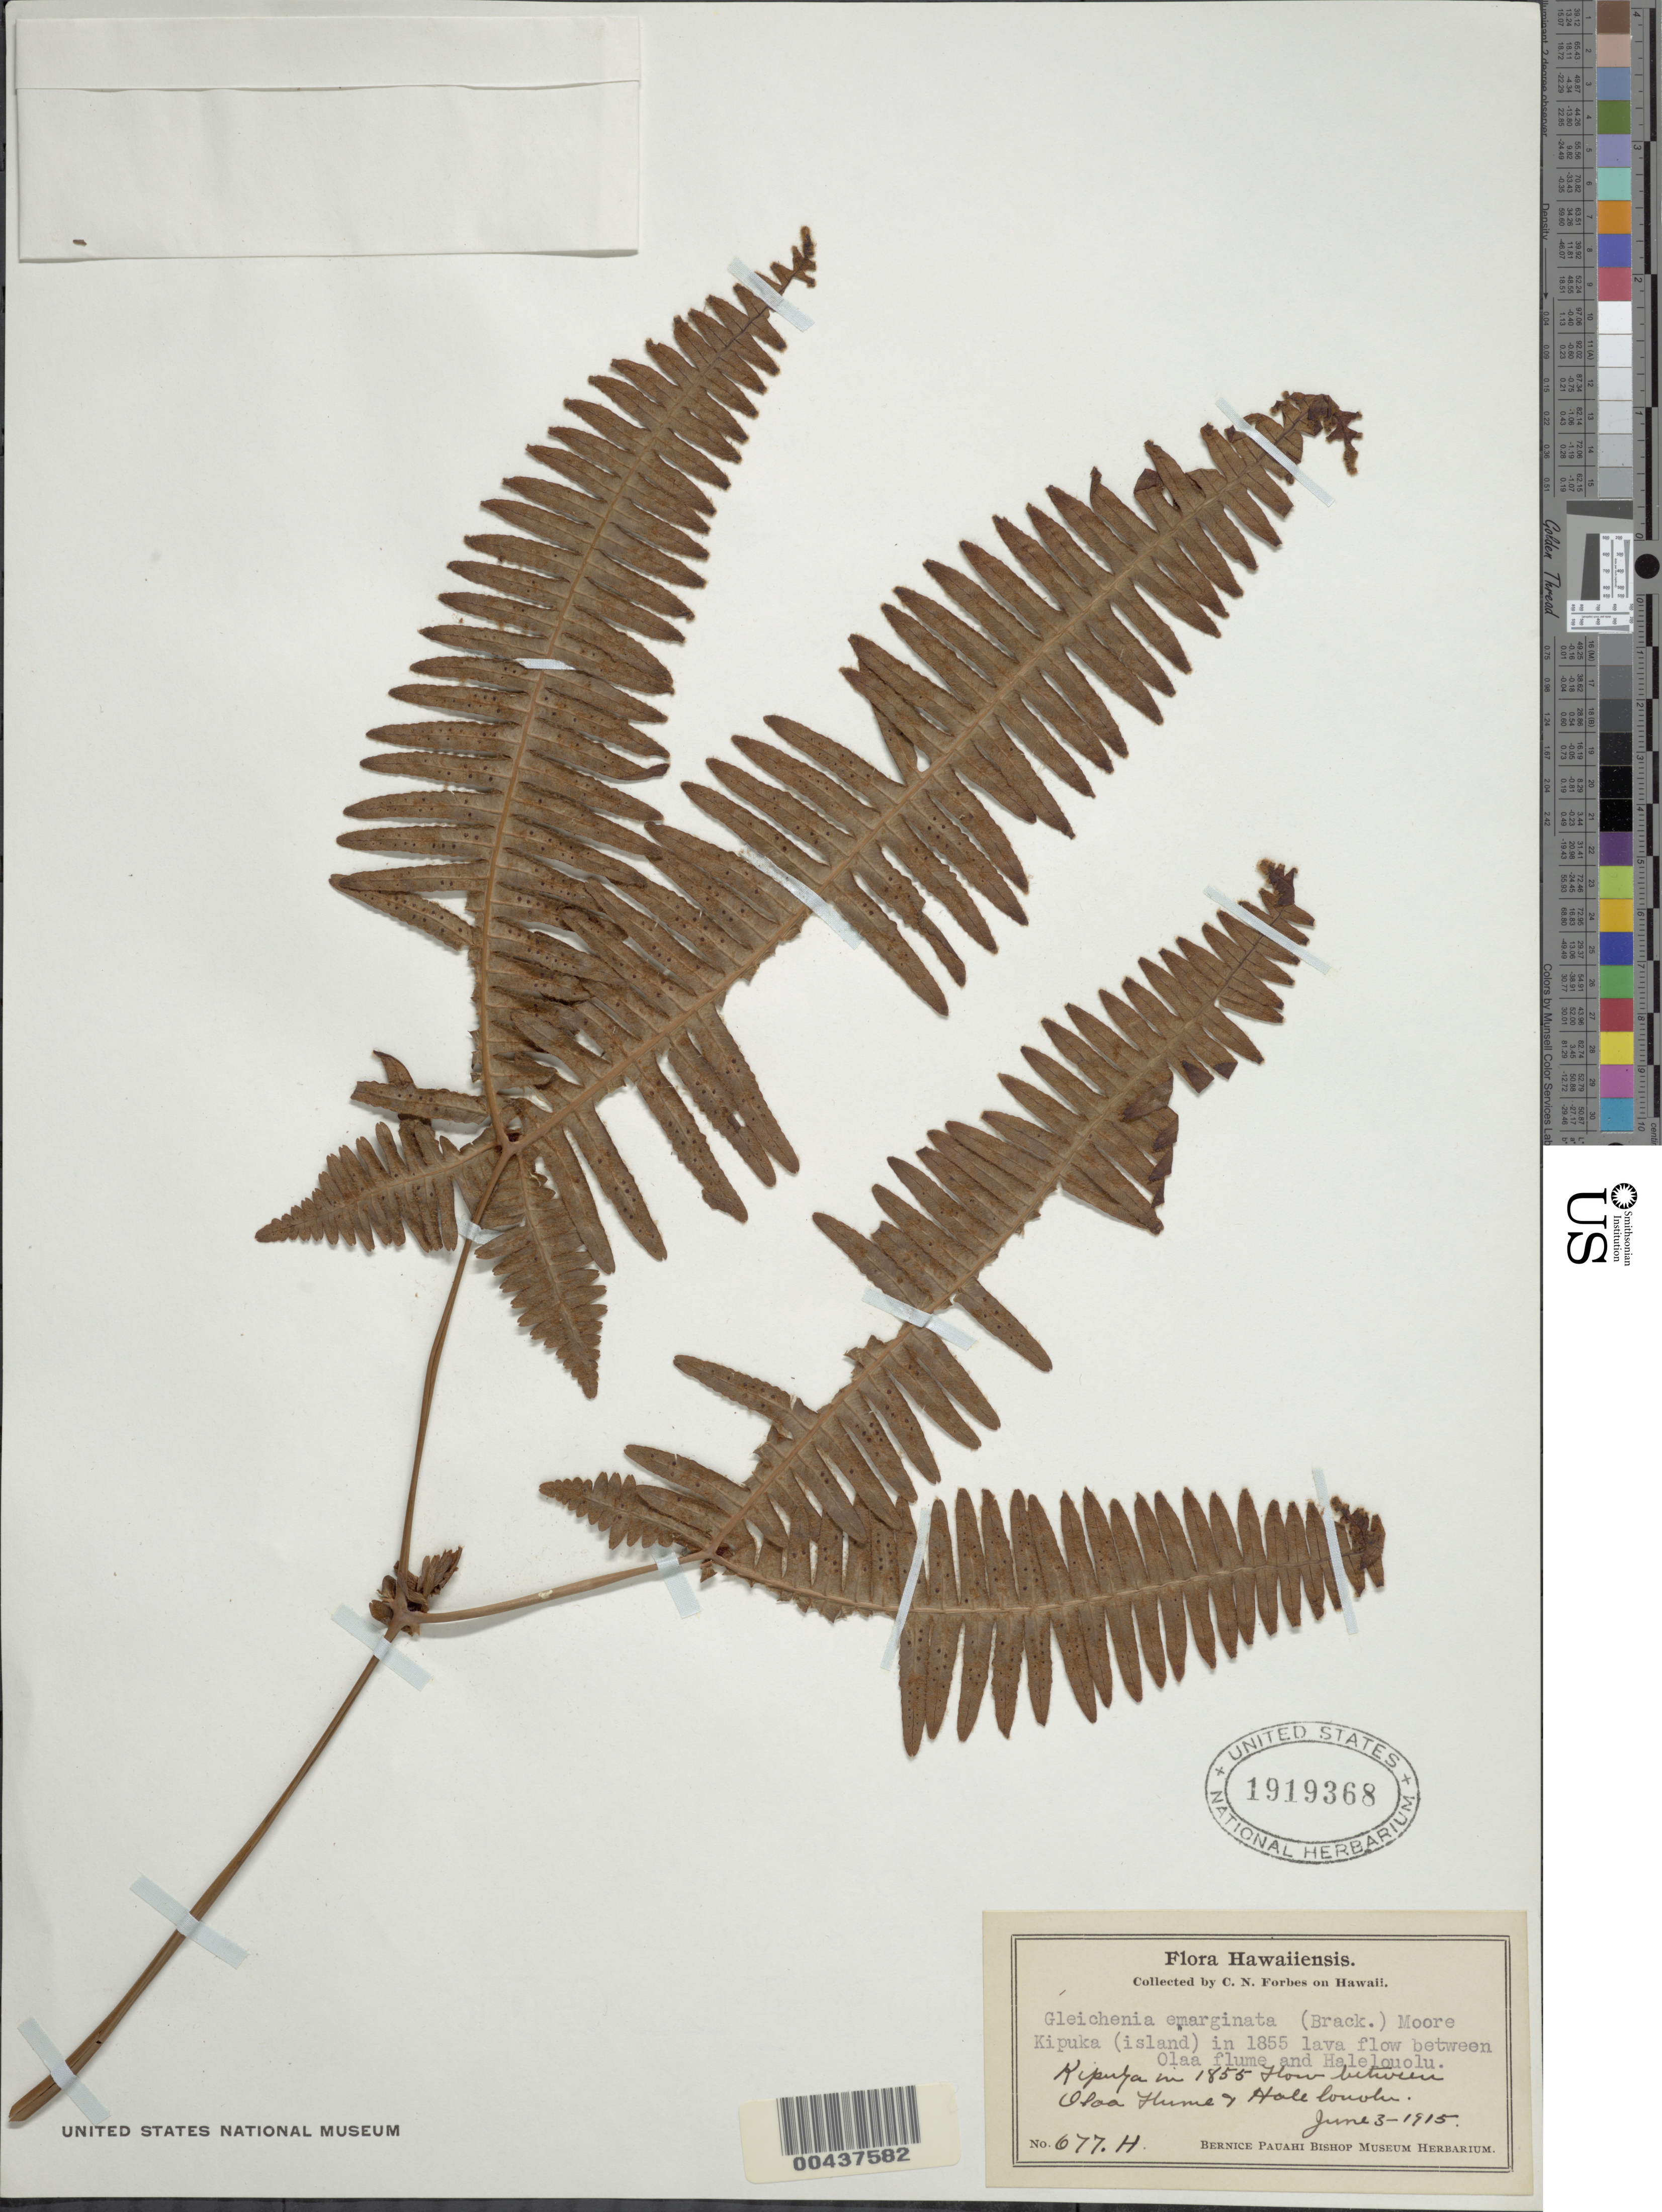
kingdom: Plantae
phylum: Tracheophyta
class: Polypodiopsida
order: Gleicheniales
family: Gleicheniaceae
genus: Dicranopteris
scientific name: Dicranopteris linearis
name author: (Burm. f.) Underw.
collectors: C. N. Forbes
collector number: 677.H.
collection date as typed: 3 Jun 1915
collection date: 1915-06-03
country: United States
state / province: Hawaii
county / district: Hawaii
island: Hawaii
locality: Kipuka (island) in 1855 lava flow between Olaa flume and Halelouolu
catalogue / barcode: US 1919368